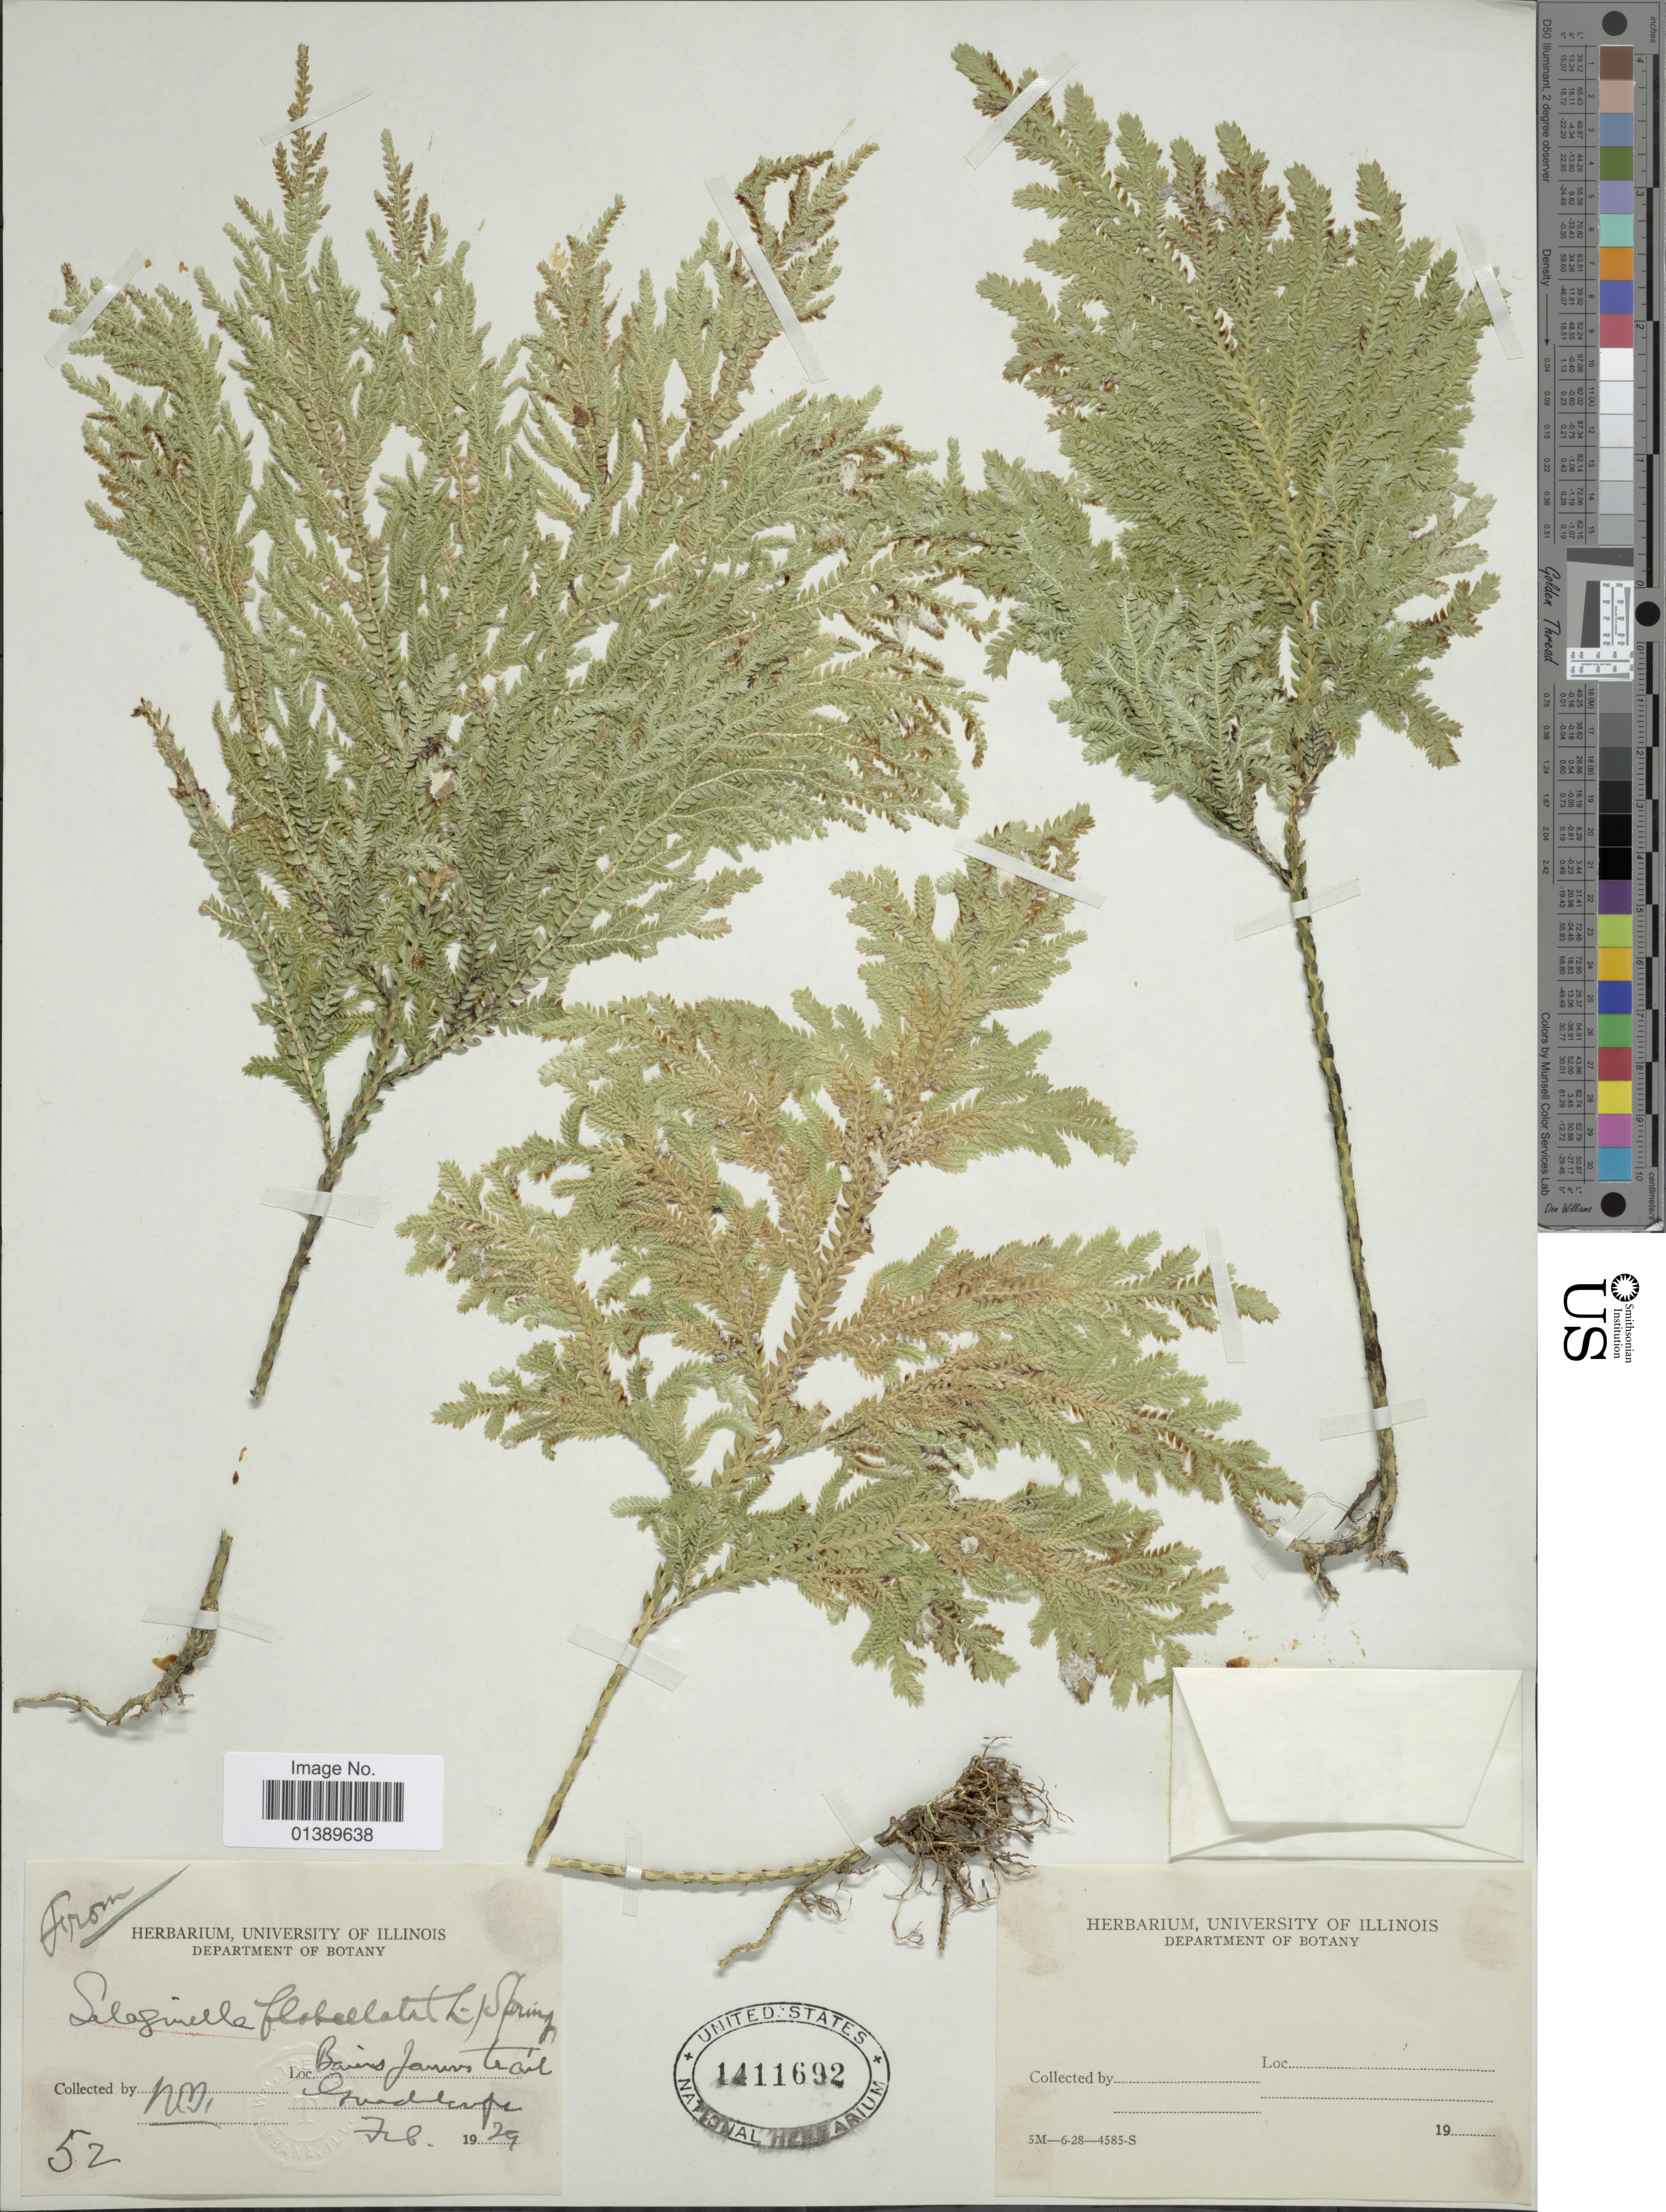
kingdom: Plantae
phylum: Tracheophyta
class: Lycopodiopsida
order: Selaginellales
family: Selaginellaceae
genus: Selaginella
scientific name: Selaginella flabellata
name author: L.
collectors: NM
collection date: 1929-02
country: Guadeloupe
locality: Bains James trail Guadeloupe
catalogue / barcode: US 1411692